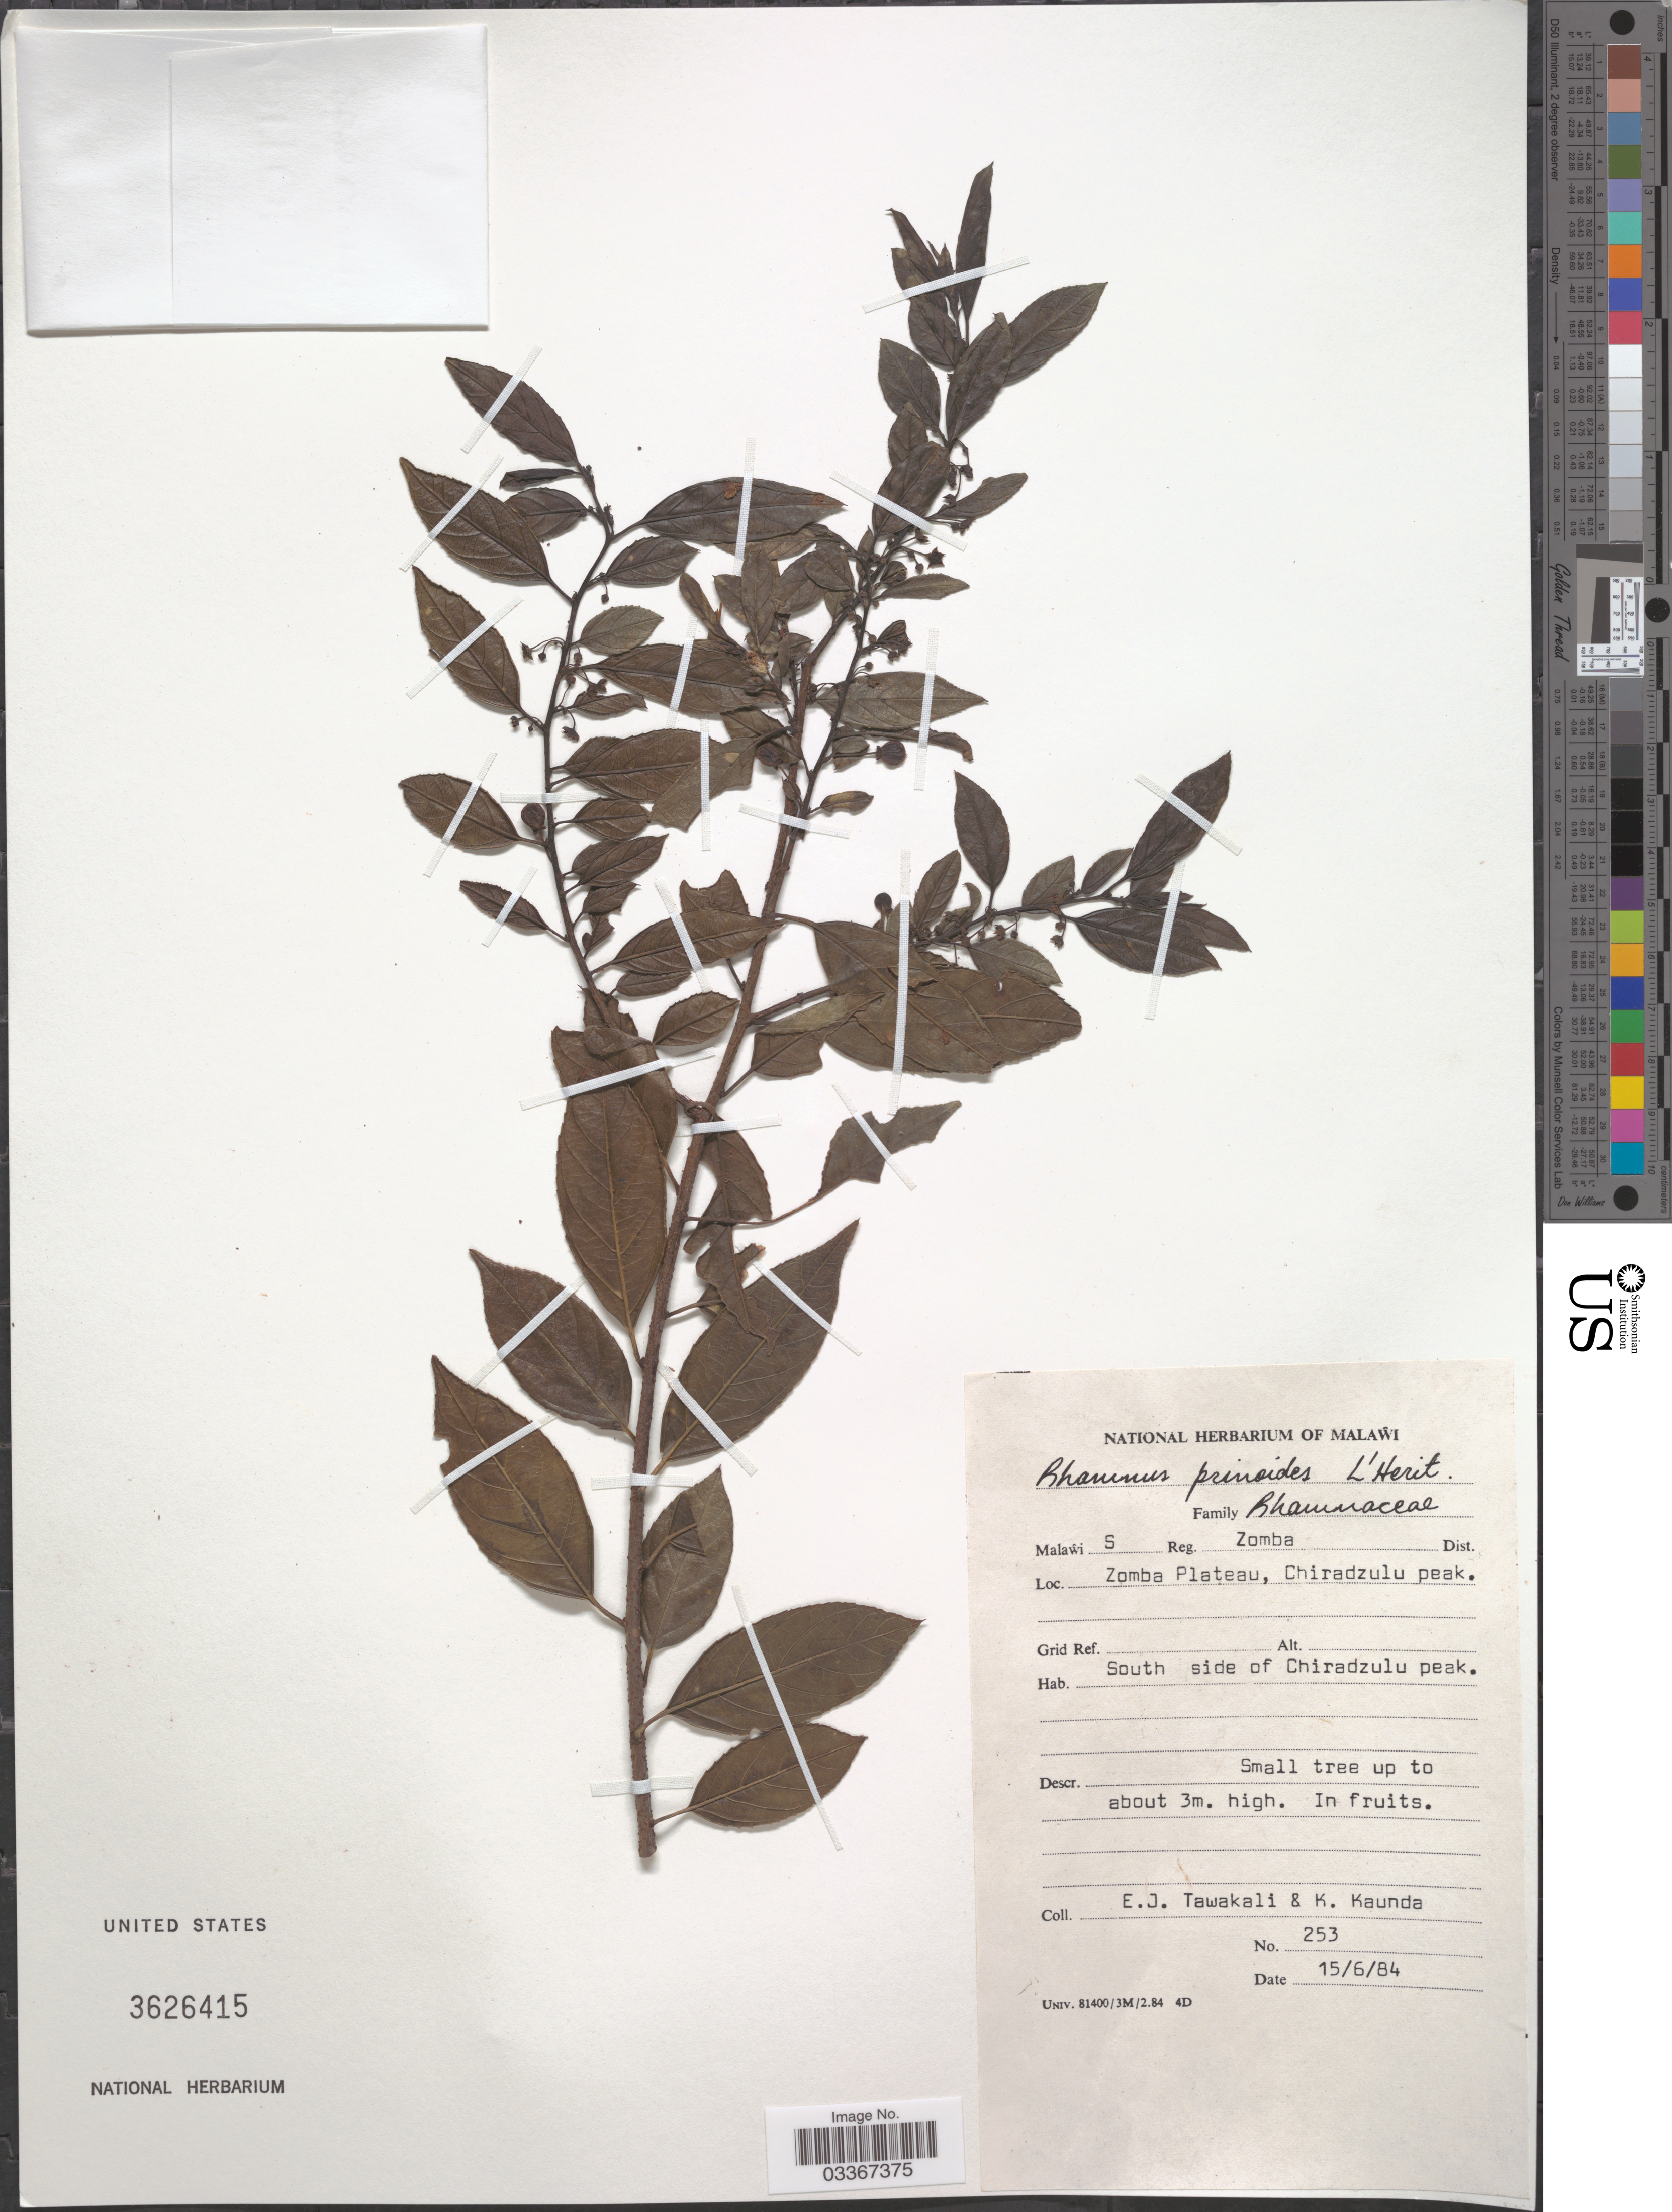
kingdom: Plantae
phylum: Tracheophyta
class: Magnoliopsida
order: Rosales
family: Rhamnaceae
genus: Rhamnus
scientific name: Rhamnus prinoides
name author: L'Hér.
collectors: E. Tawakali & K. Kaunda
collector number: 253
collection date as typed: Transcribed d/m/y: 15/6/84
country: Malawi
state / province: Southern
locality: Malawi S Reg. Zomba Dist. Zomba Plateau, Chiradzulu Peak. South side of Chiradzulu peak.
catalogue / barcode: US 3626415